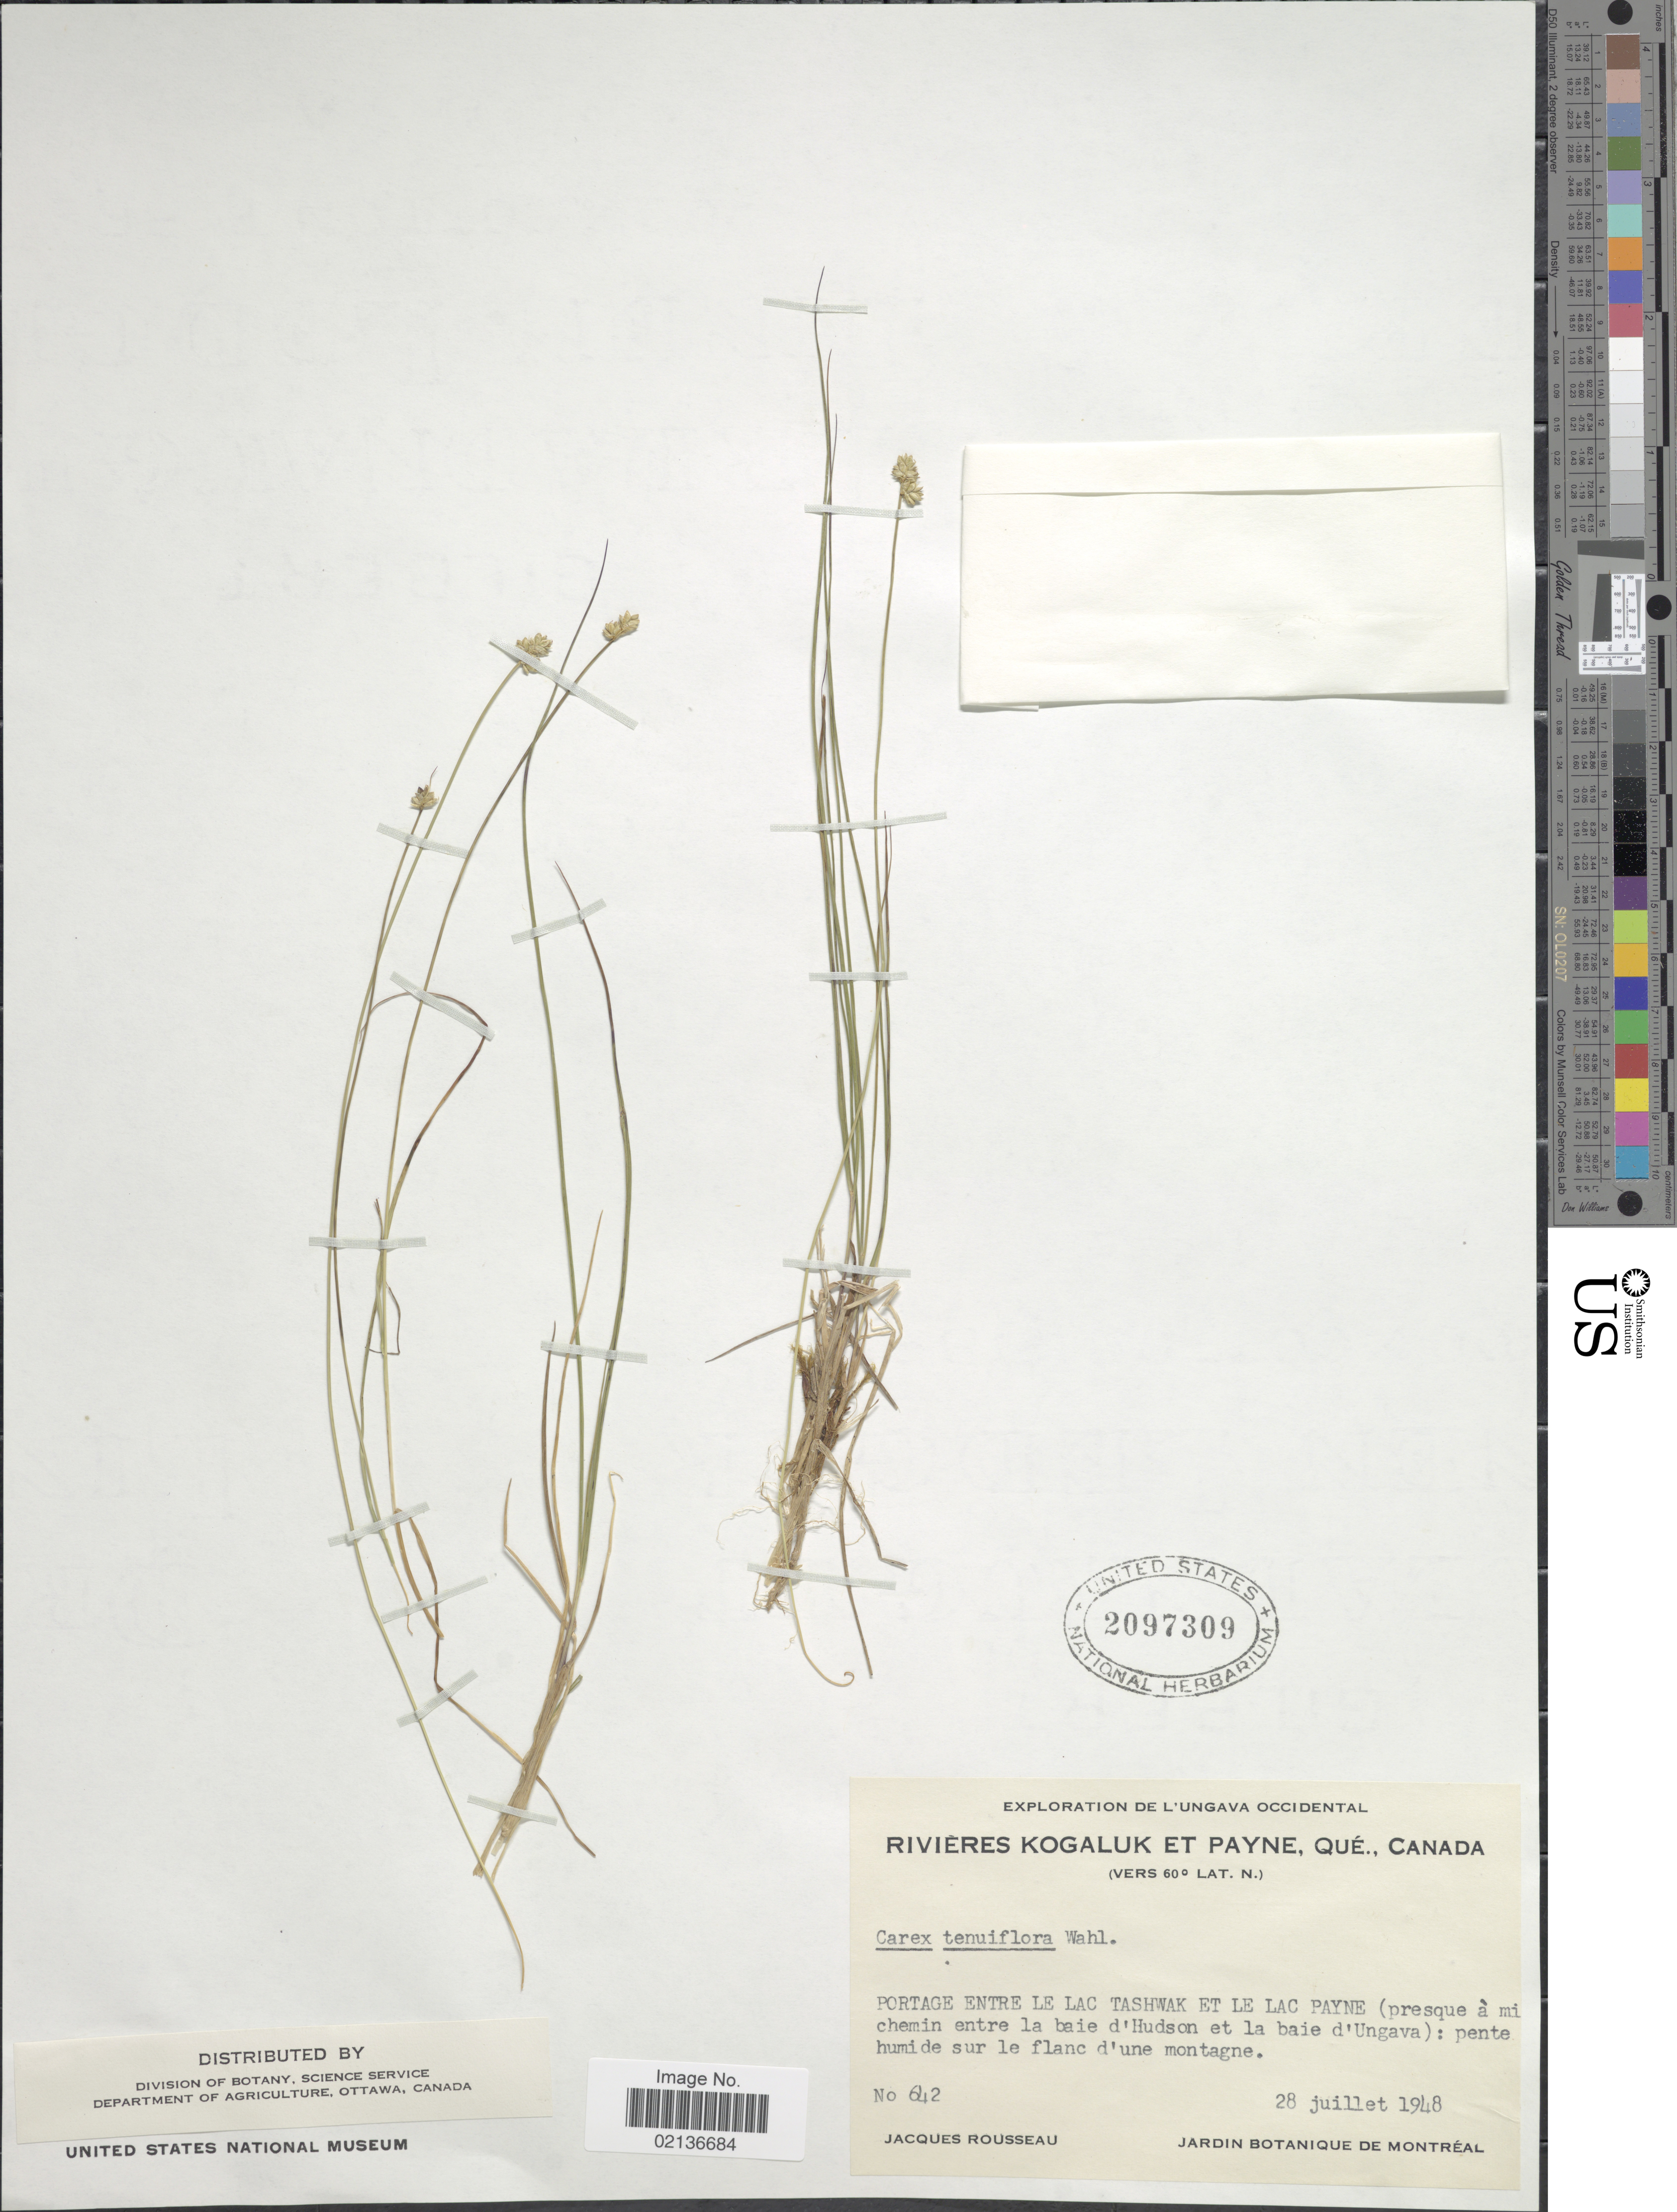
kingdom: Plantae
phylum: Tracheophyta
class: Liliopsida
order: Poales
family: Cyperaceae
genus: Carex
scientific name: Carex tenuiflora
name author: Wahlenb.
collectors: J. Rousseau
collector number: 642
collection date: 1948-07-28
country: Canada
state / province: Quebec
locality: Rivieres Kogaluk et Payne, Que., Canada, Portage Entre Le Lac Tashwak et Le Lac Payne (presque a mi chemin entre la baie d'hudson et la baie d'Ungava): pente humide sur le flanc d'une montagne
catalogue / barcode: US 2097309